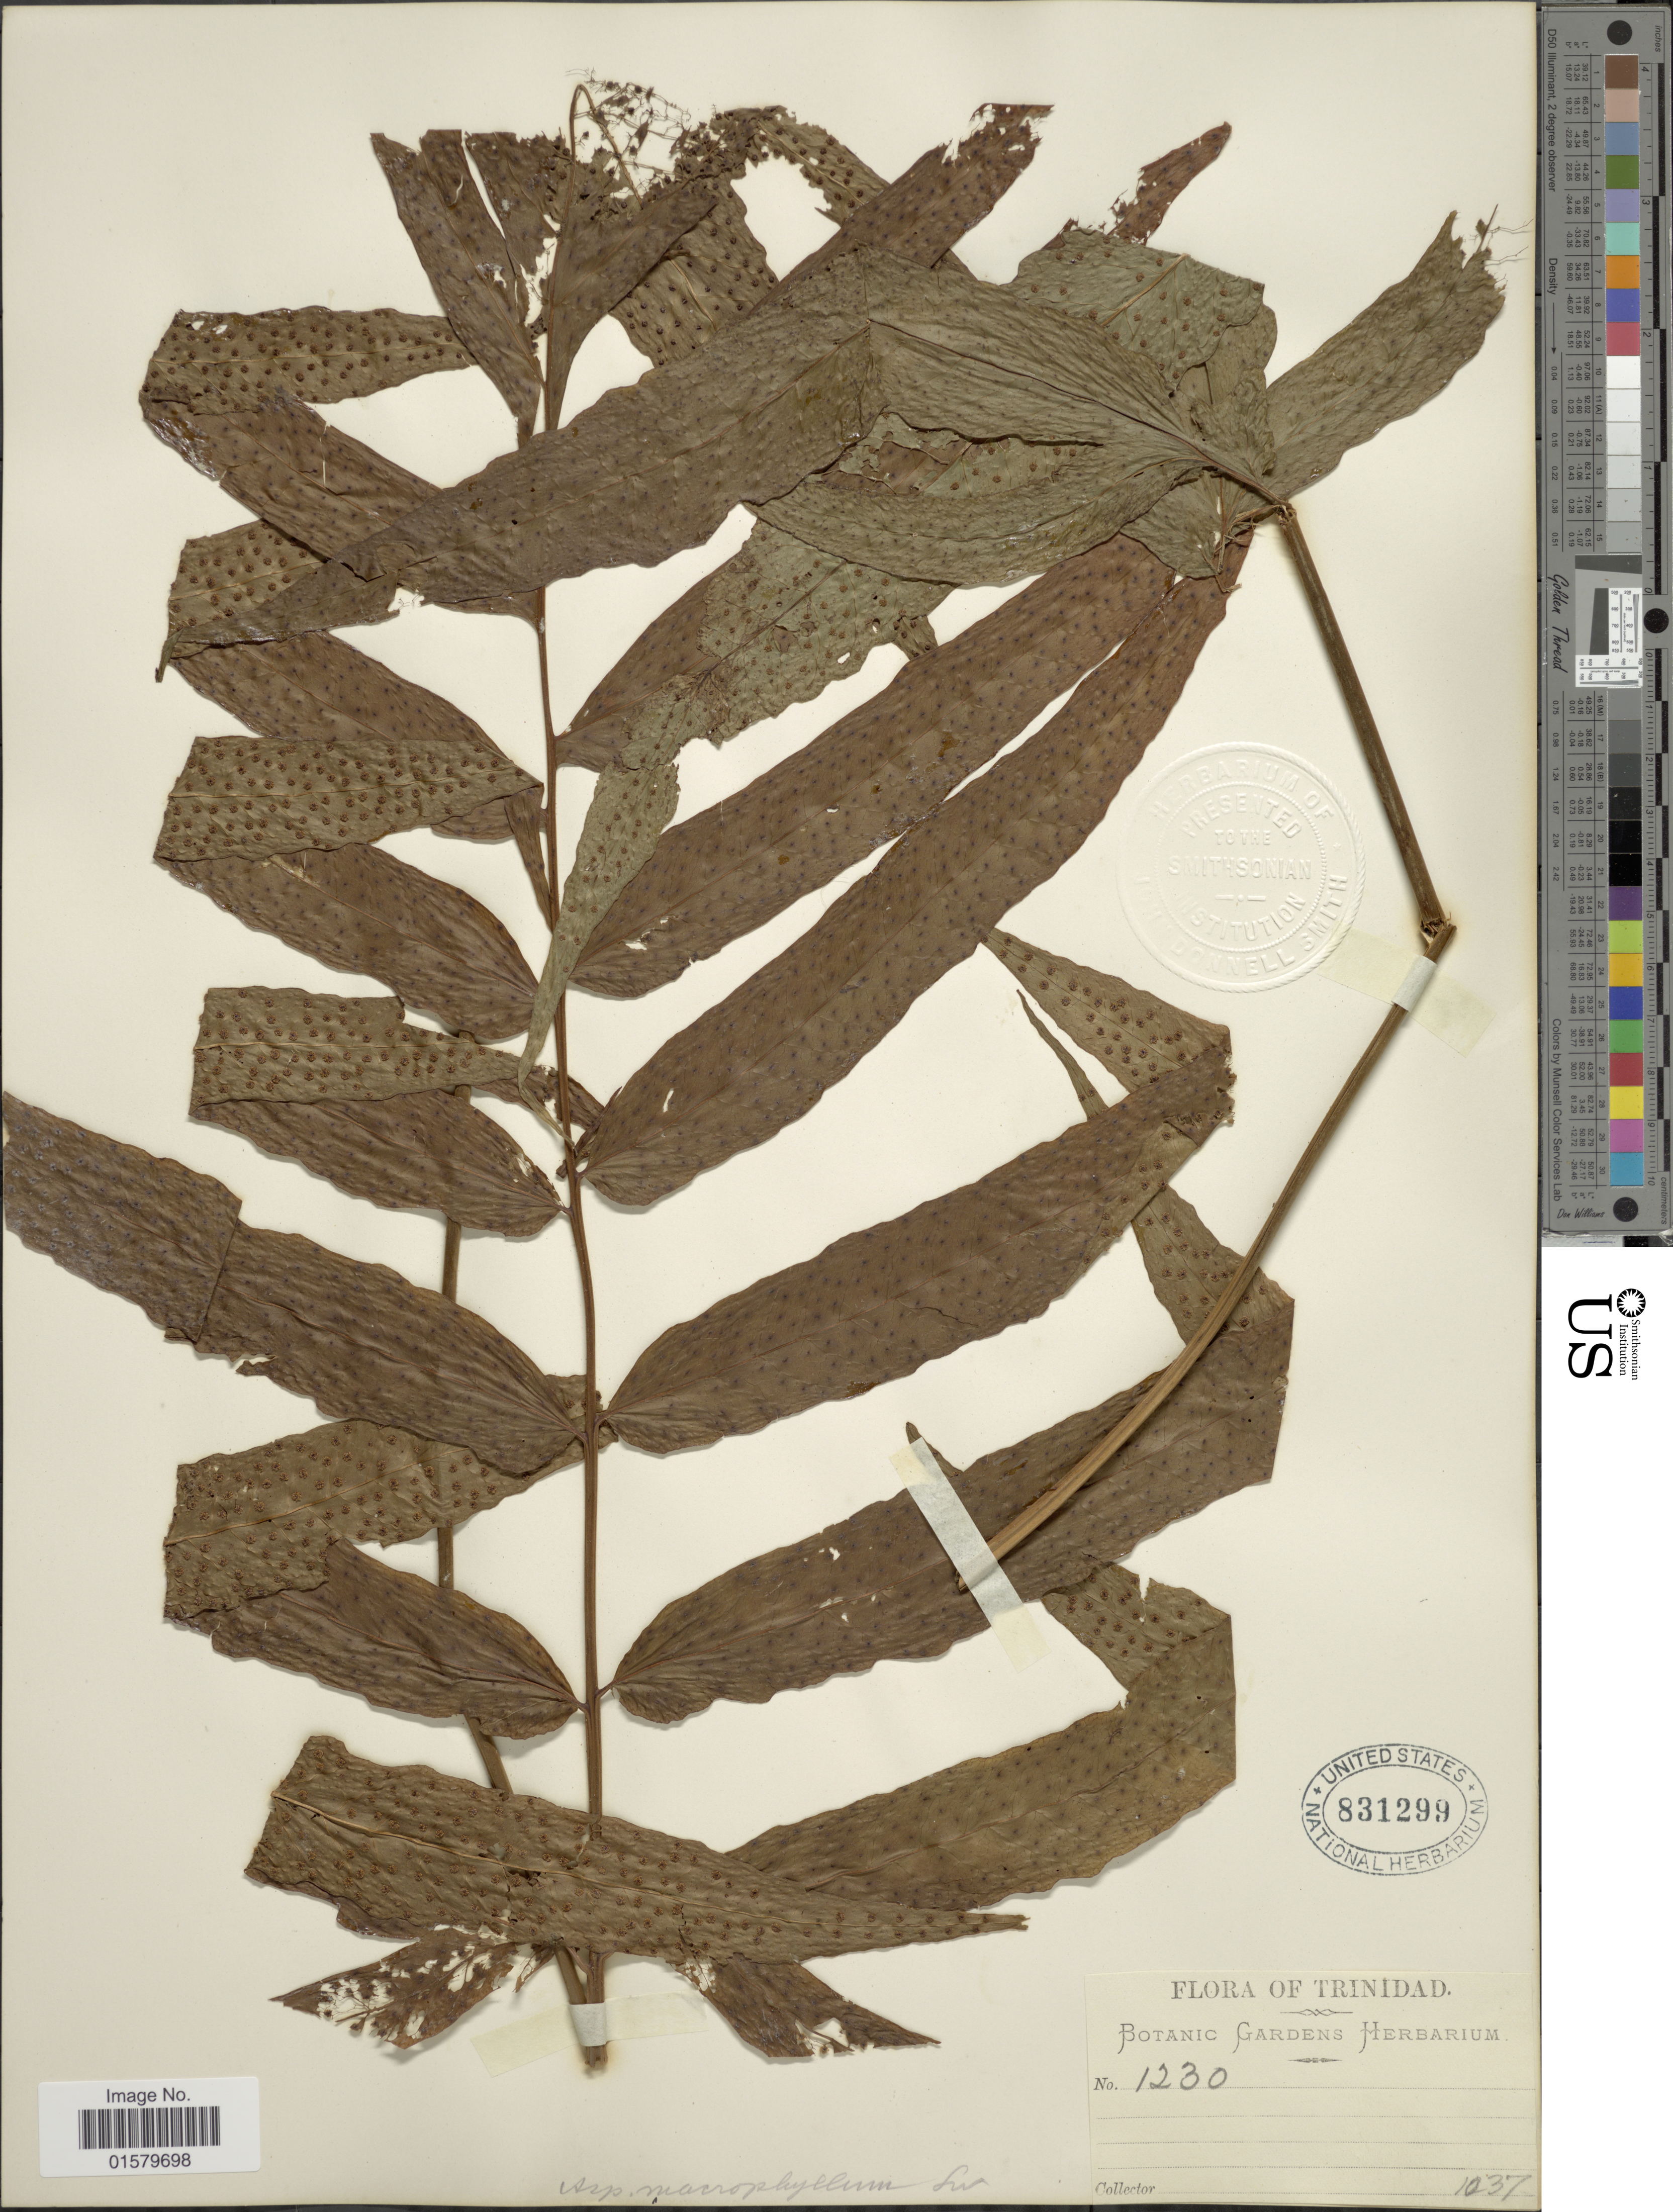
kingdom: Plantae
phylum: Tracheophyta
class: Polypodiopsida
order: Polypodiales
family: Tectariaceae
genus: Tectaria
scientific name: Tectaria incisa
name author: Cav.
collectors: Botanic Gardens Herbarium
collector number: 1230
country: Trinidad and Tobago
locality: Trinidad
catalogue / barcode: US 831299